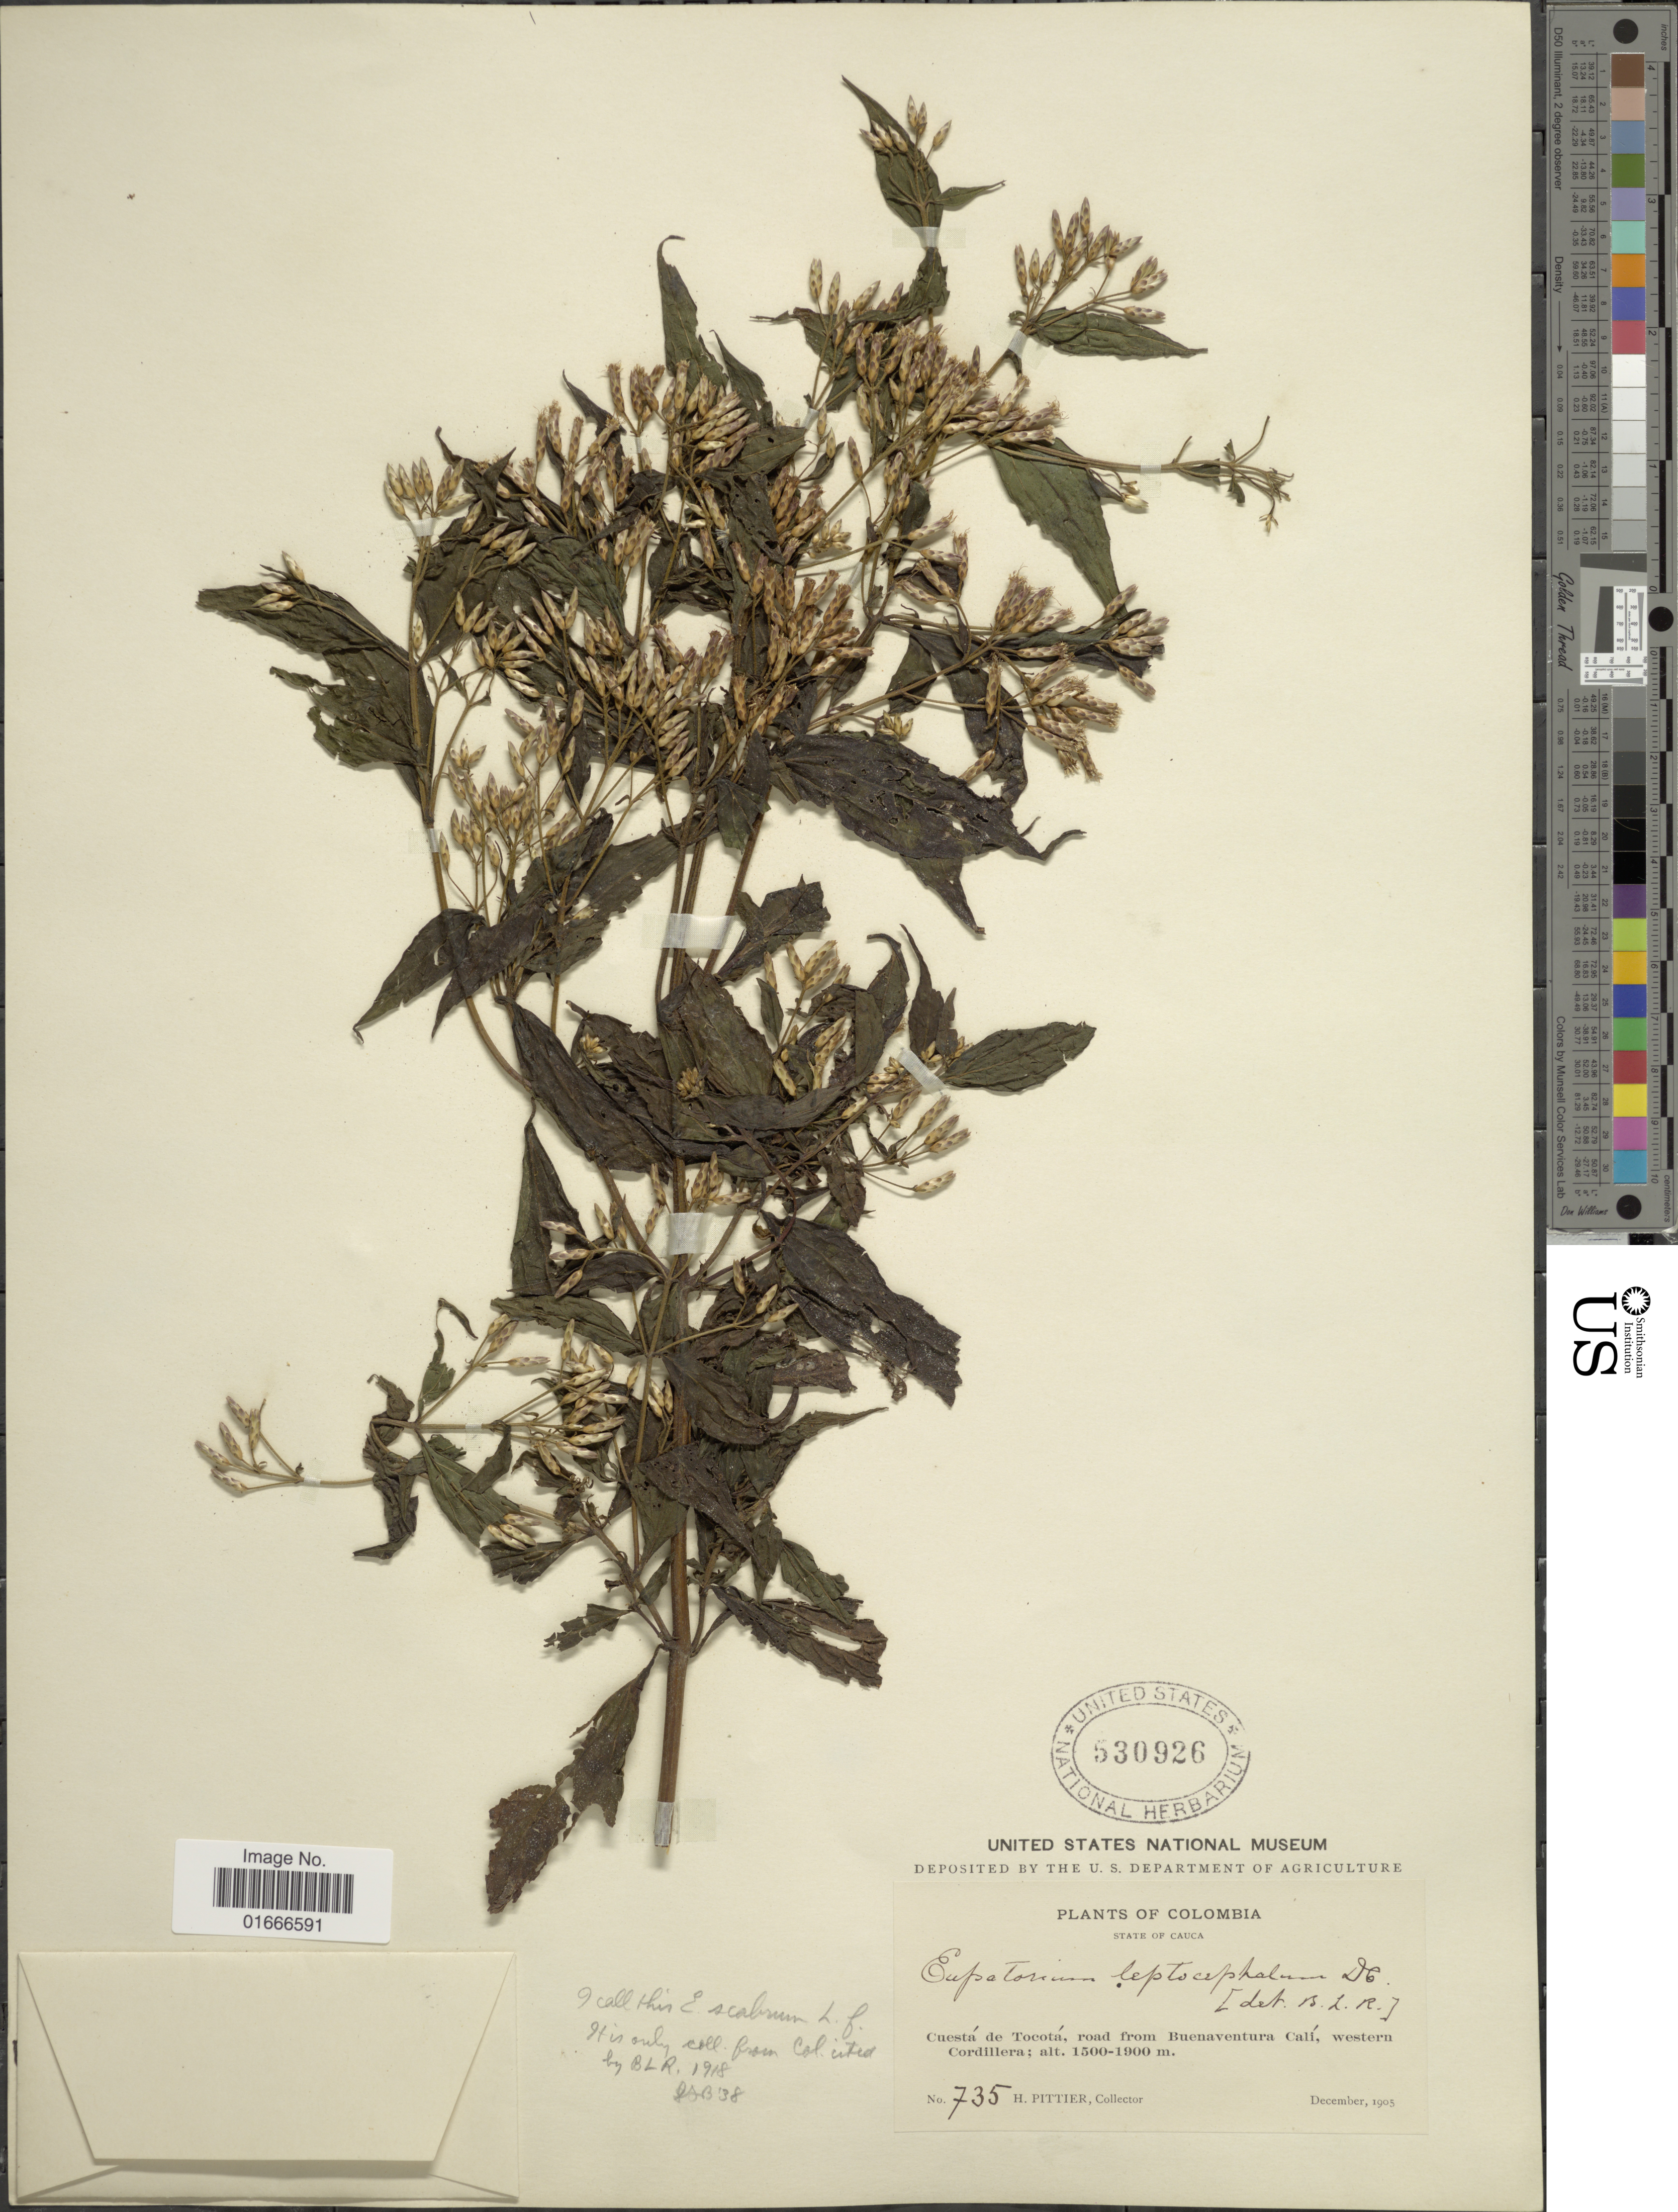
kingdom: Plantae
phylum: Tracheophyta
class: Magnoliopsida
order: Asterales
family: Asteraceae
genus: Chromolaena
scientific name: Chromolaena leptocephala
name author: (DC.) R.M. King & H. Rob.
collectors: H. F. Pittier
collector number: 735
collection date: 1905-12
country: Colombia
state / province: Cauca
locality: Cuesta de Tocota, road from Buenaventura Cali, western Cordillera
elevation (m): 1500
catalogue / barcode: US 530926